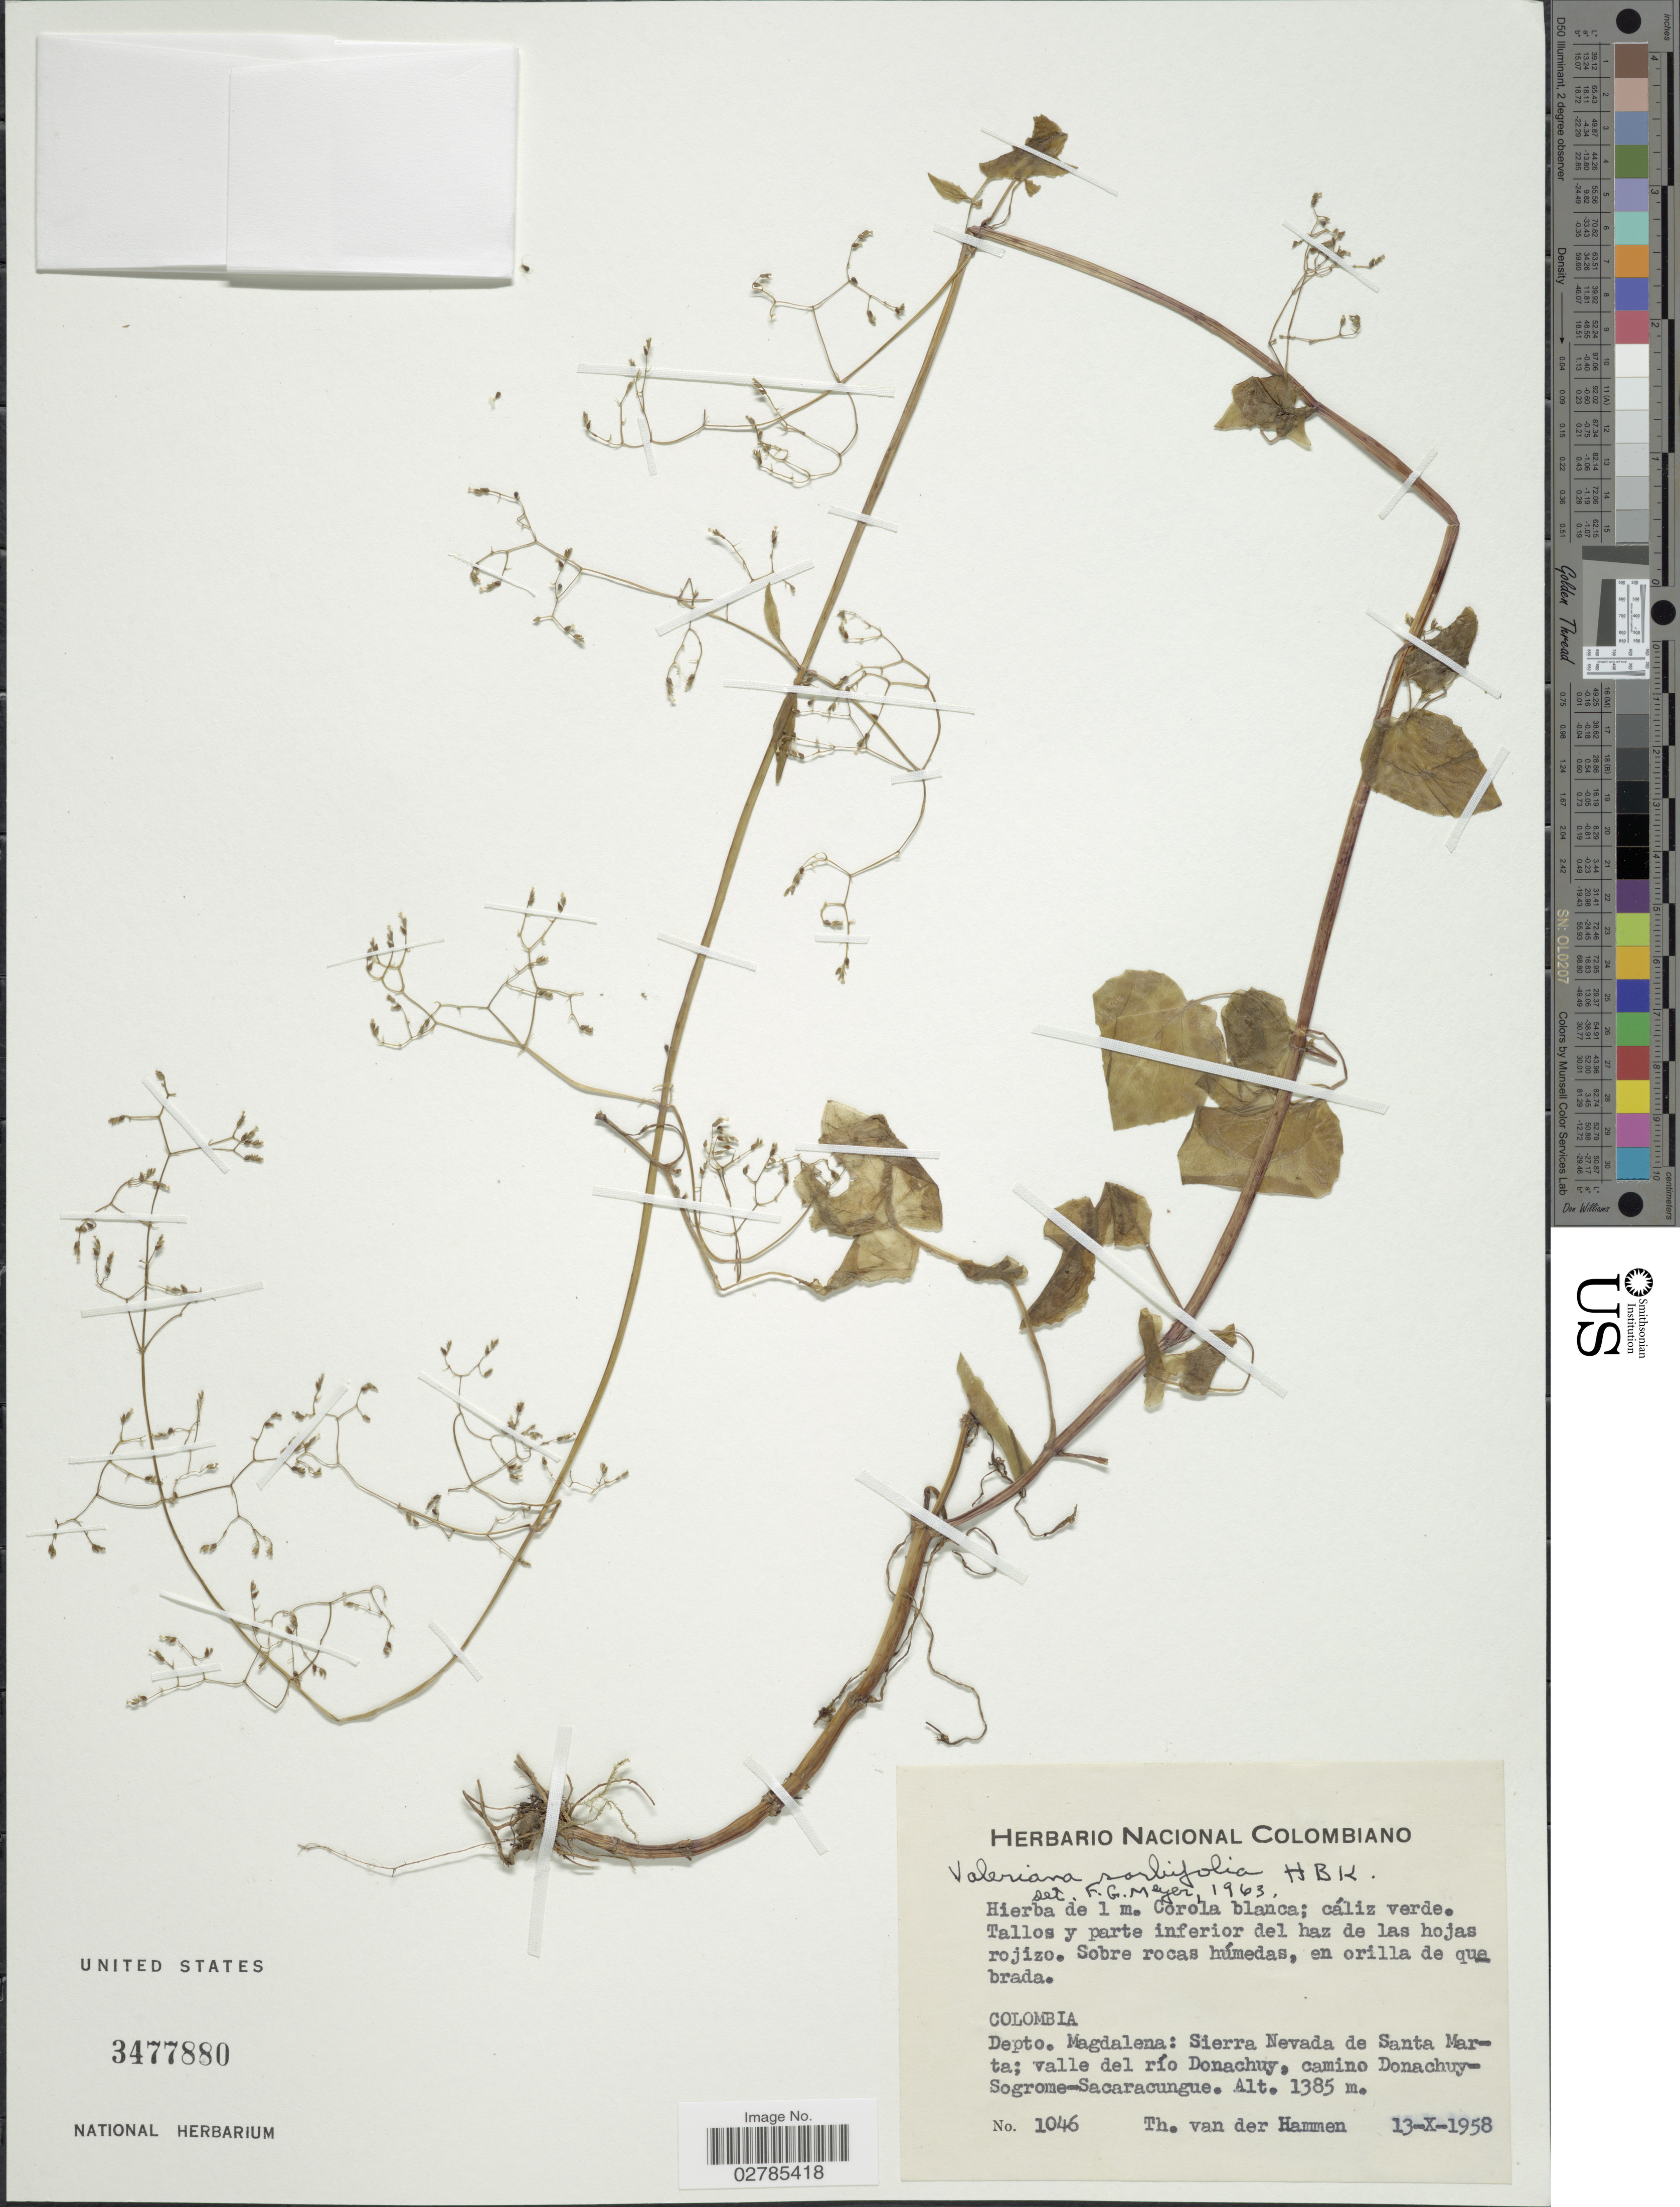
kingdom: Plantae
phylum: Tracheophyta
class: Magnoliopsida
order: Dipsacales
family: Caprifoliaceae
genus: Valeriana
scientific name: Valeriana sorbifolia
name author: Kunth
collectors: T. Van der Hammen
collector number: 1046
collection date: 1958-10-13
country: Colombia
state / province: Magdalena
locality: Depto. Magdalena: Sierra Nevada de Santa Marta; valle del río Donachuy, camino Donachuy-Sogrome-Sacaracungue.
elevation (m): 1385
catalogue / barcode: US 3477880